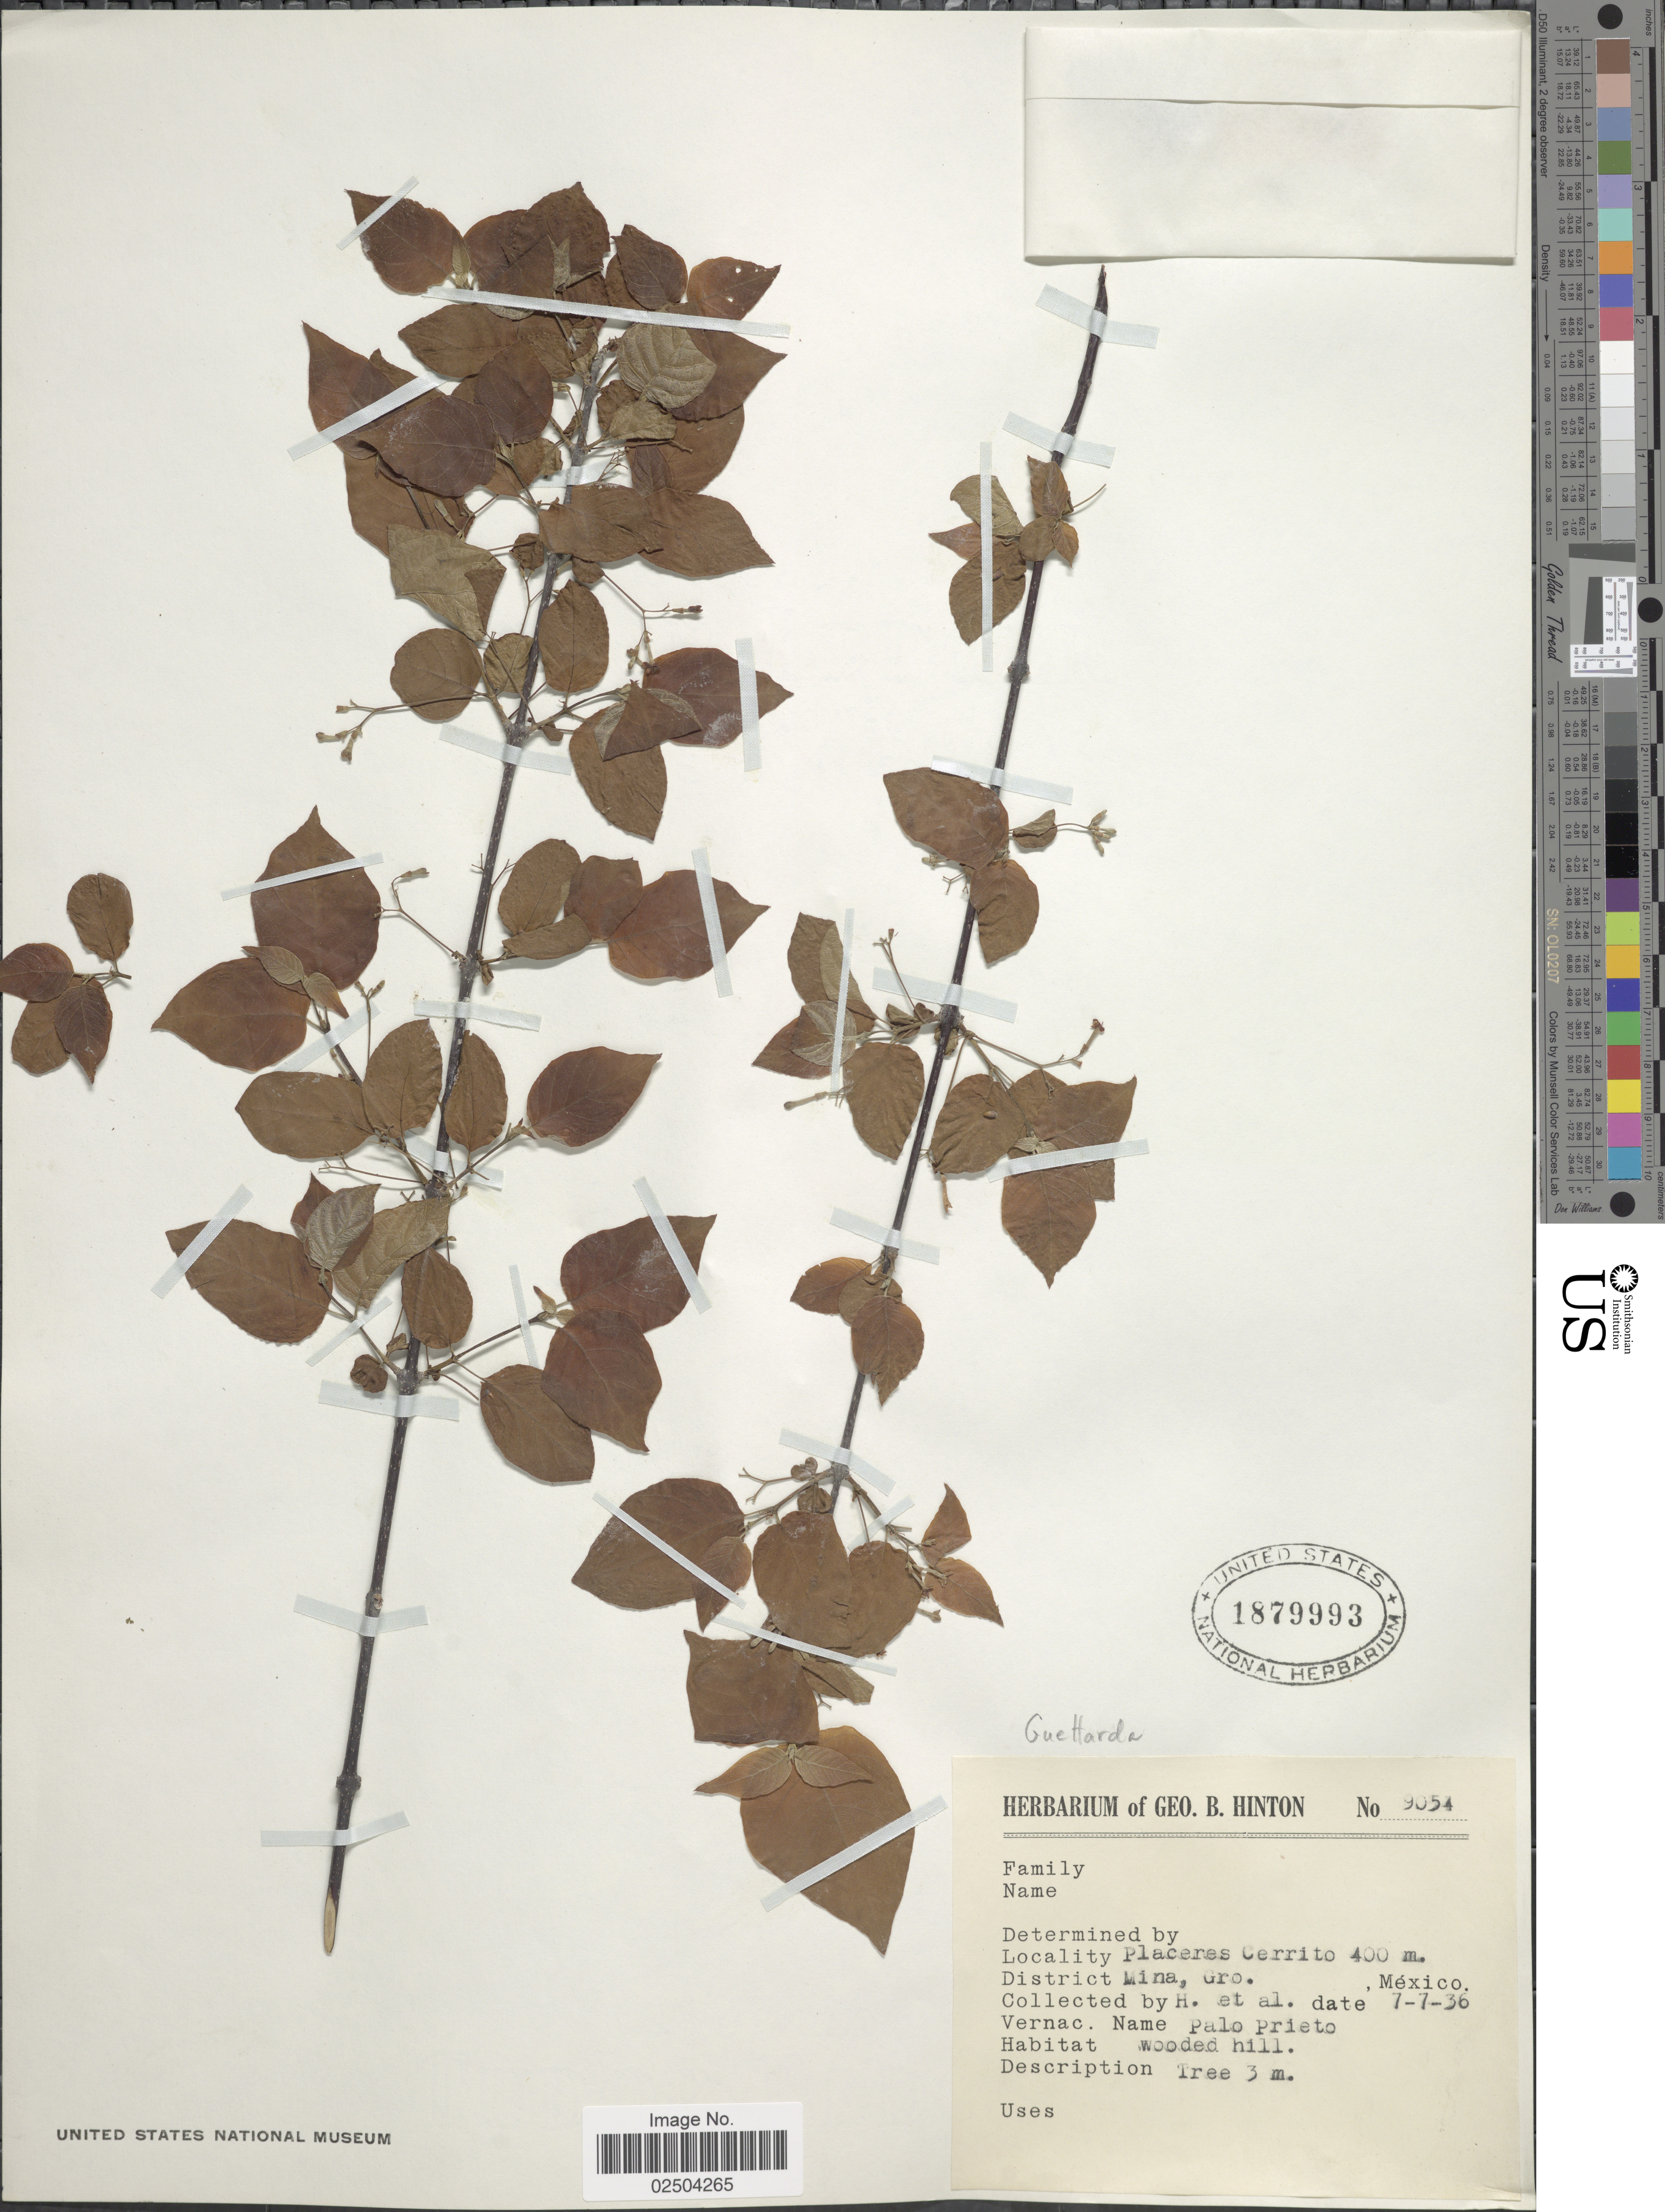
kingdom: Plantae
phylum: Tracheophyta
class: Magnoliopsida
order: Gentianales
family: Rubiaceae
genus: Guettarda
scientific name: Guettarda sp.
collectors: G. B. Hinton & et al.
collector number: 9054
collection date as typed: Transcribed d/m/y: 7/7/36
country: Mexico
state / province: Guerrero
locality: Placeres Cerrito, District Mina, Gro., Mexico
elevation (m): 400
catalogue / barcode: US 1879993